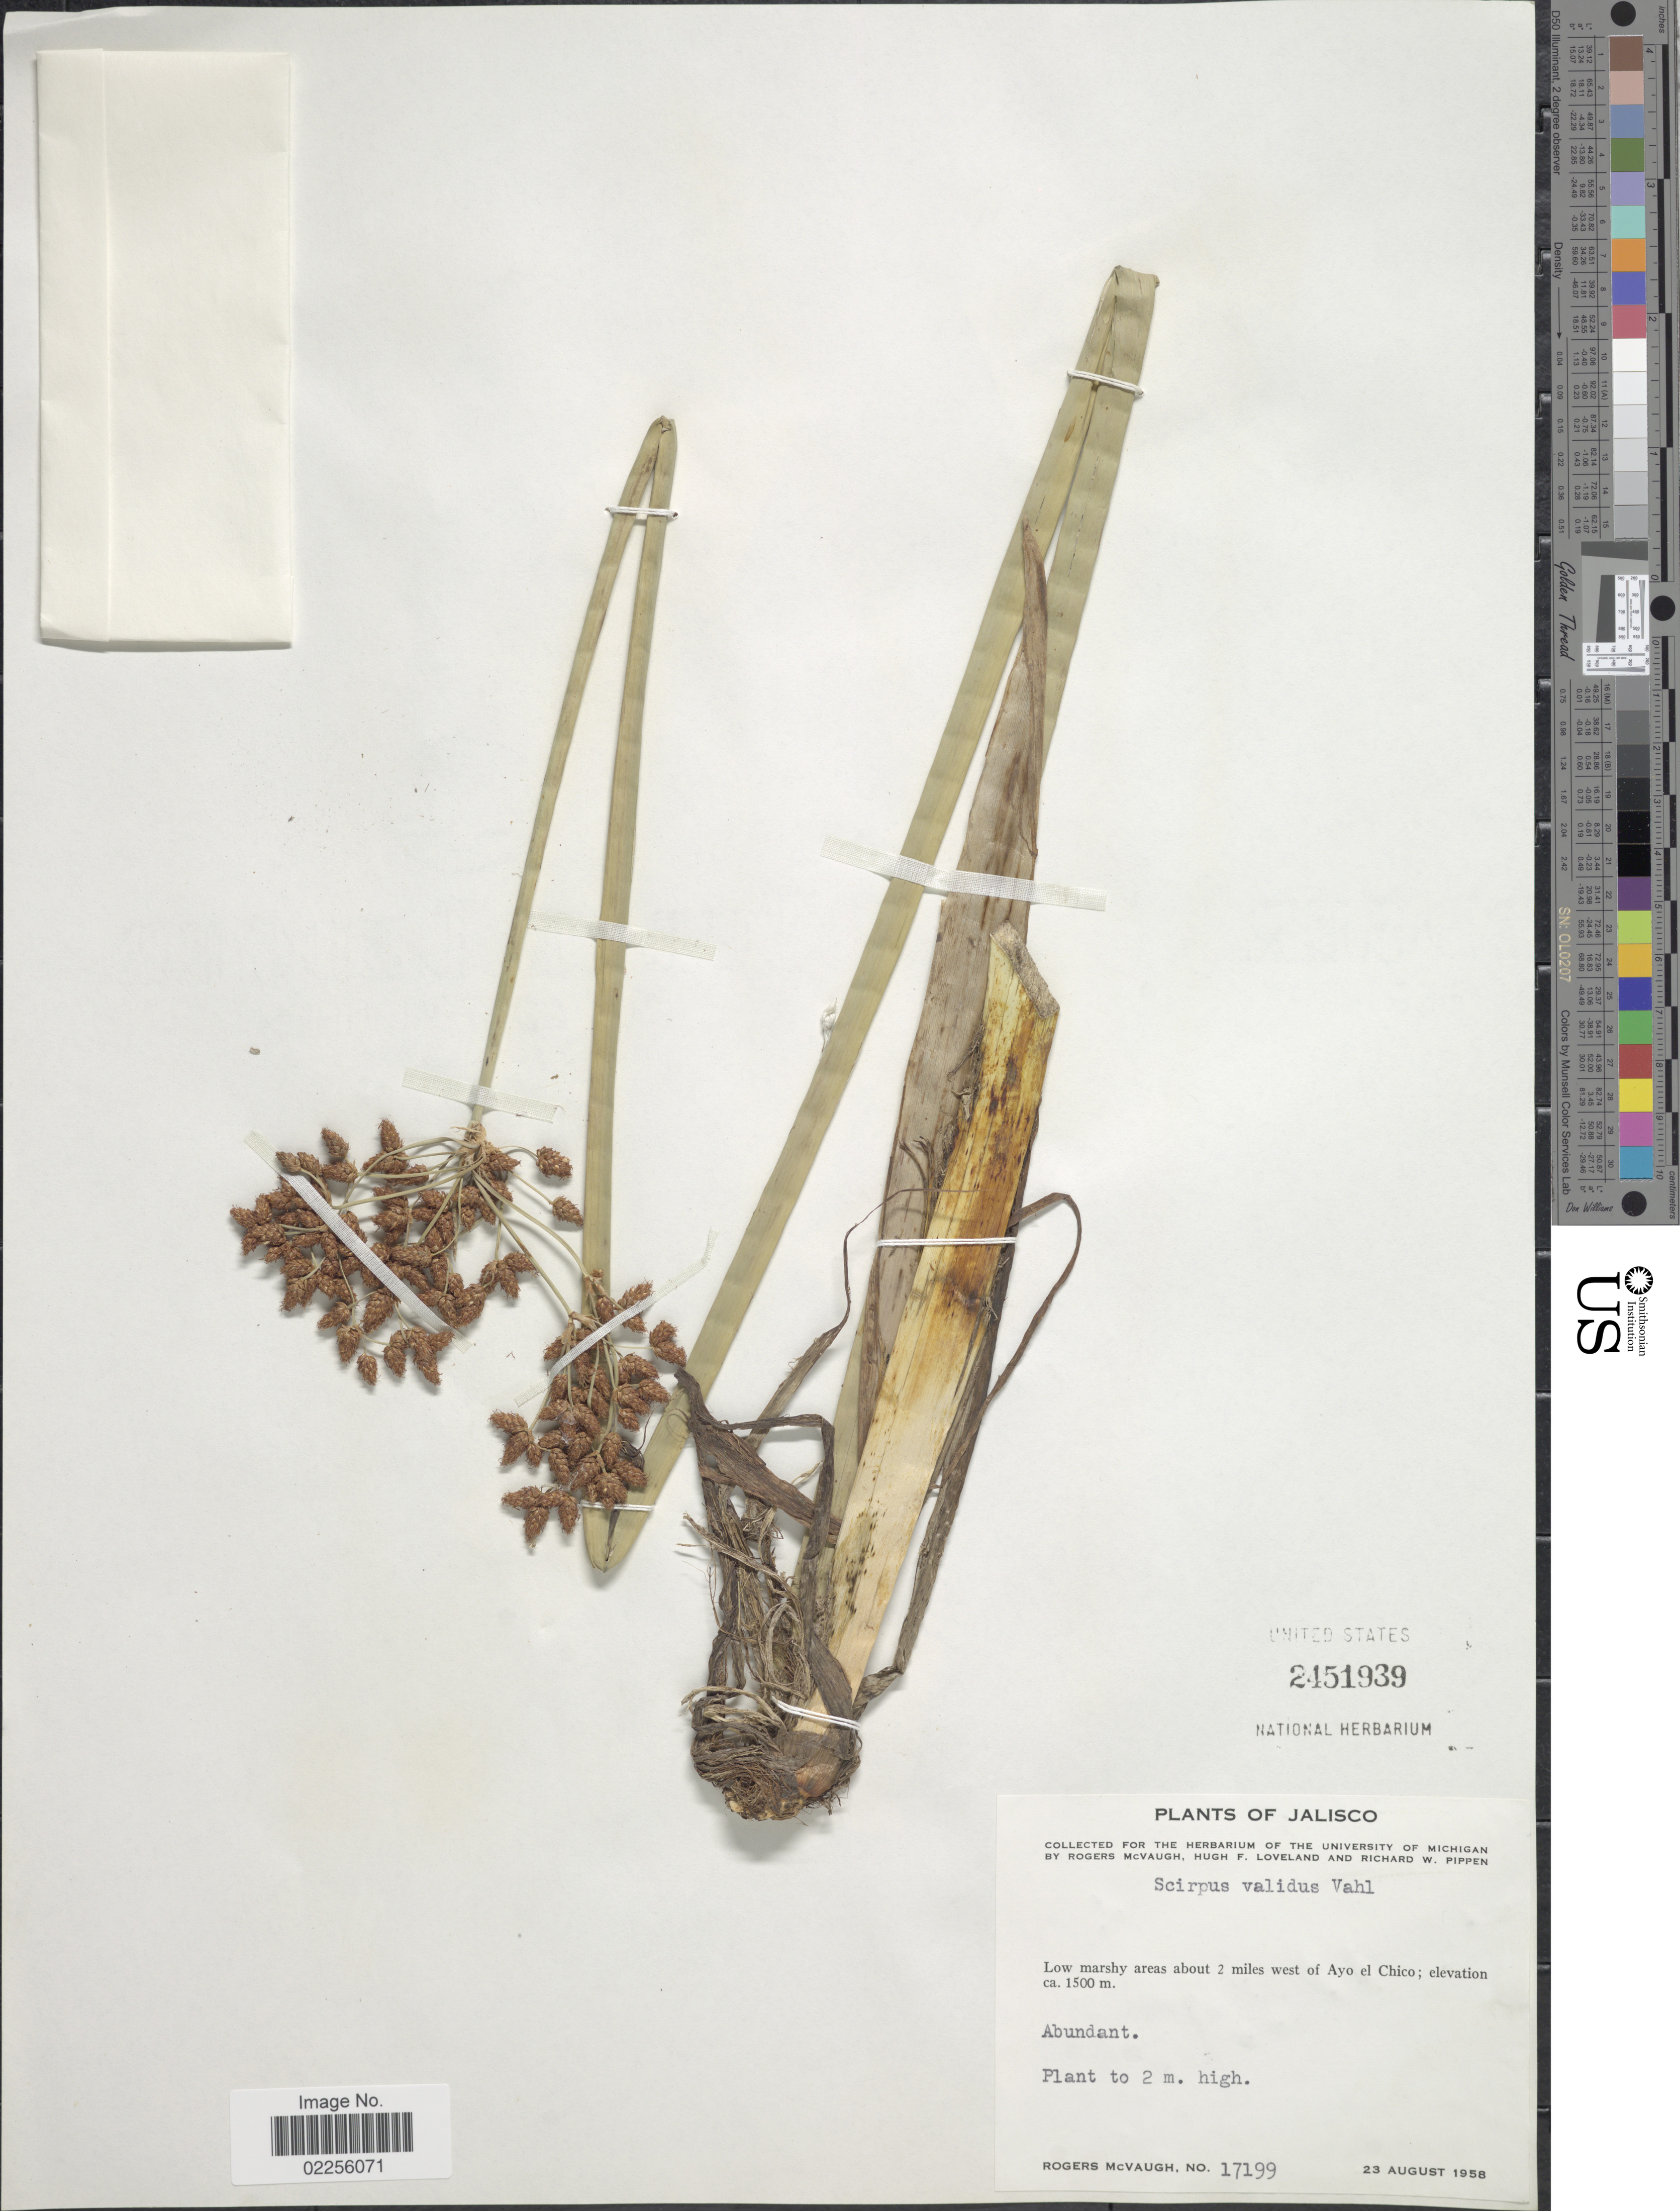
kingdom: Plantae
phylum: Tracheophyta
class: Liliopsida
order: Poales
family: Cyperaceae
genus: Schoenoplectus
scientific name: Schoenoplectus tabernaemontani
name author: (C.C. Gmel.) Palla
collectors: R. McVaugh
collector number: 17199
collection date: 1958-08-23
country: Mexico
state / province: Jalisco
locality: Low marshy areas about 2 miles west of Ayo el Chico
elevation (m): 1500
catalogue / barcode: US 2451939